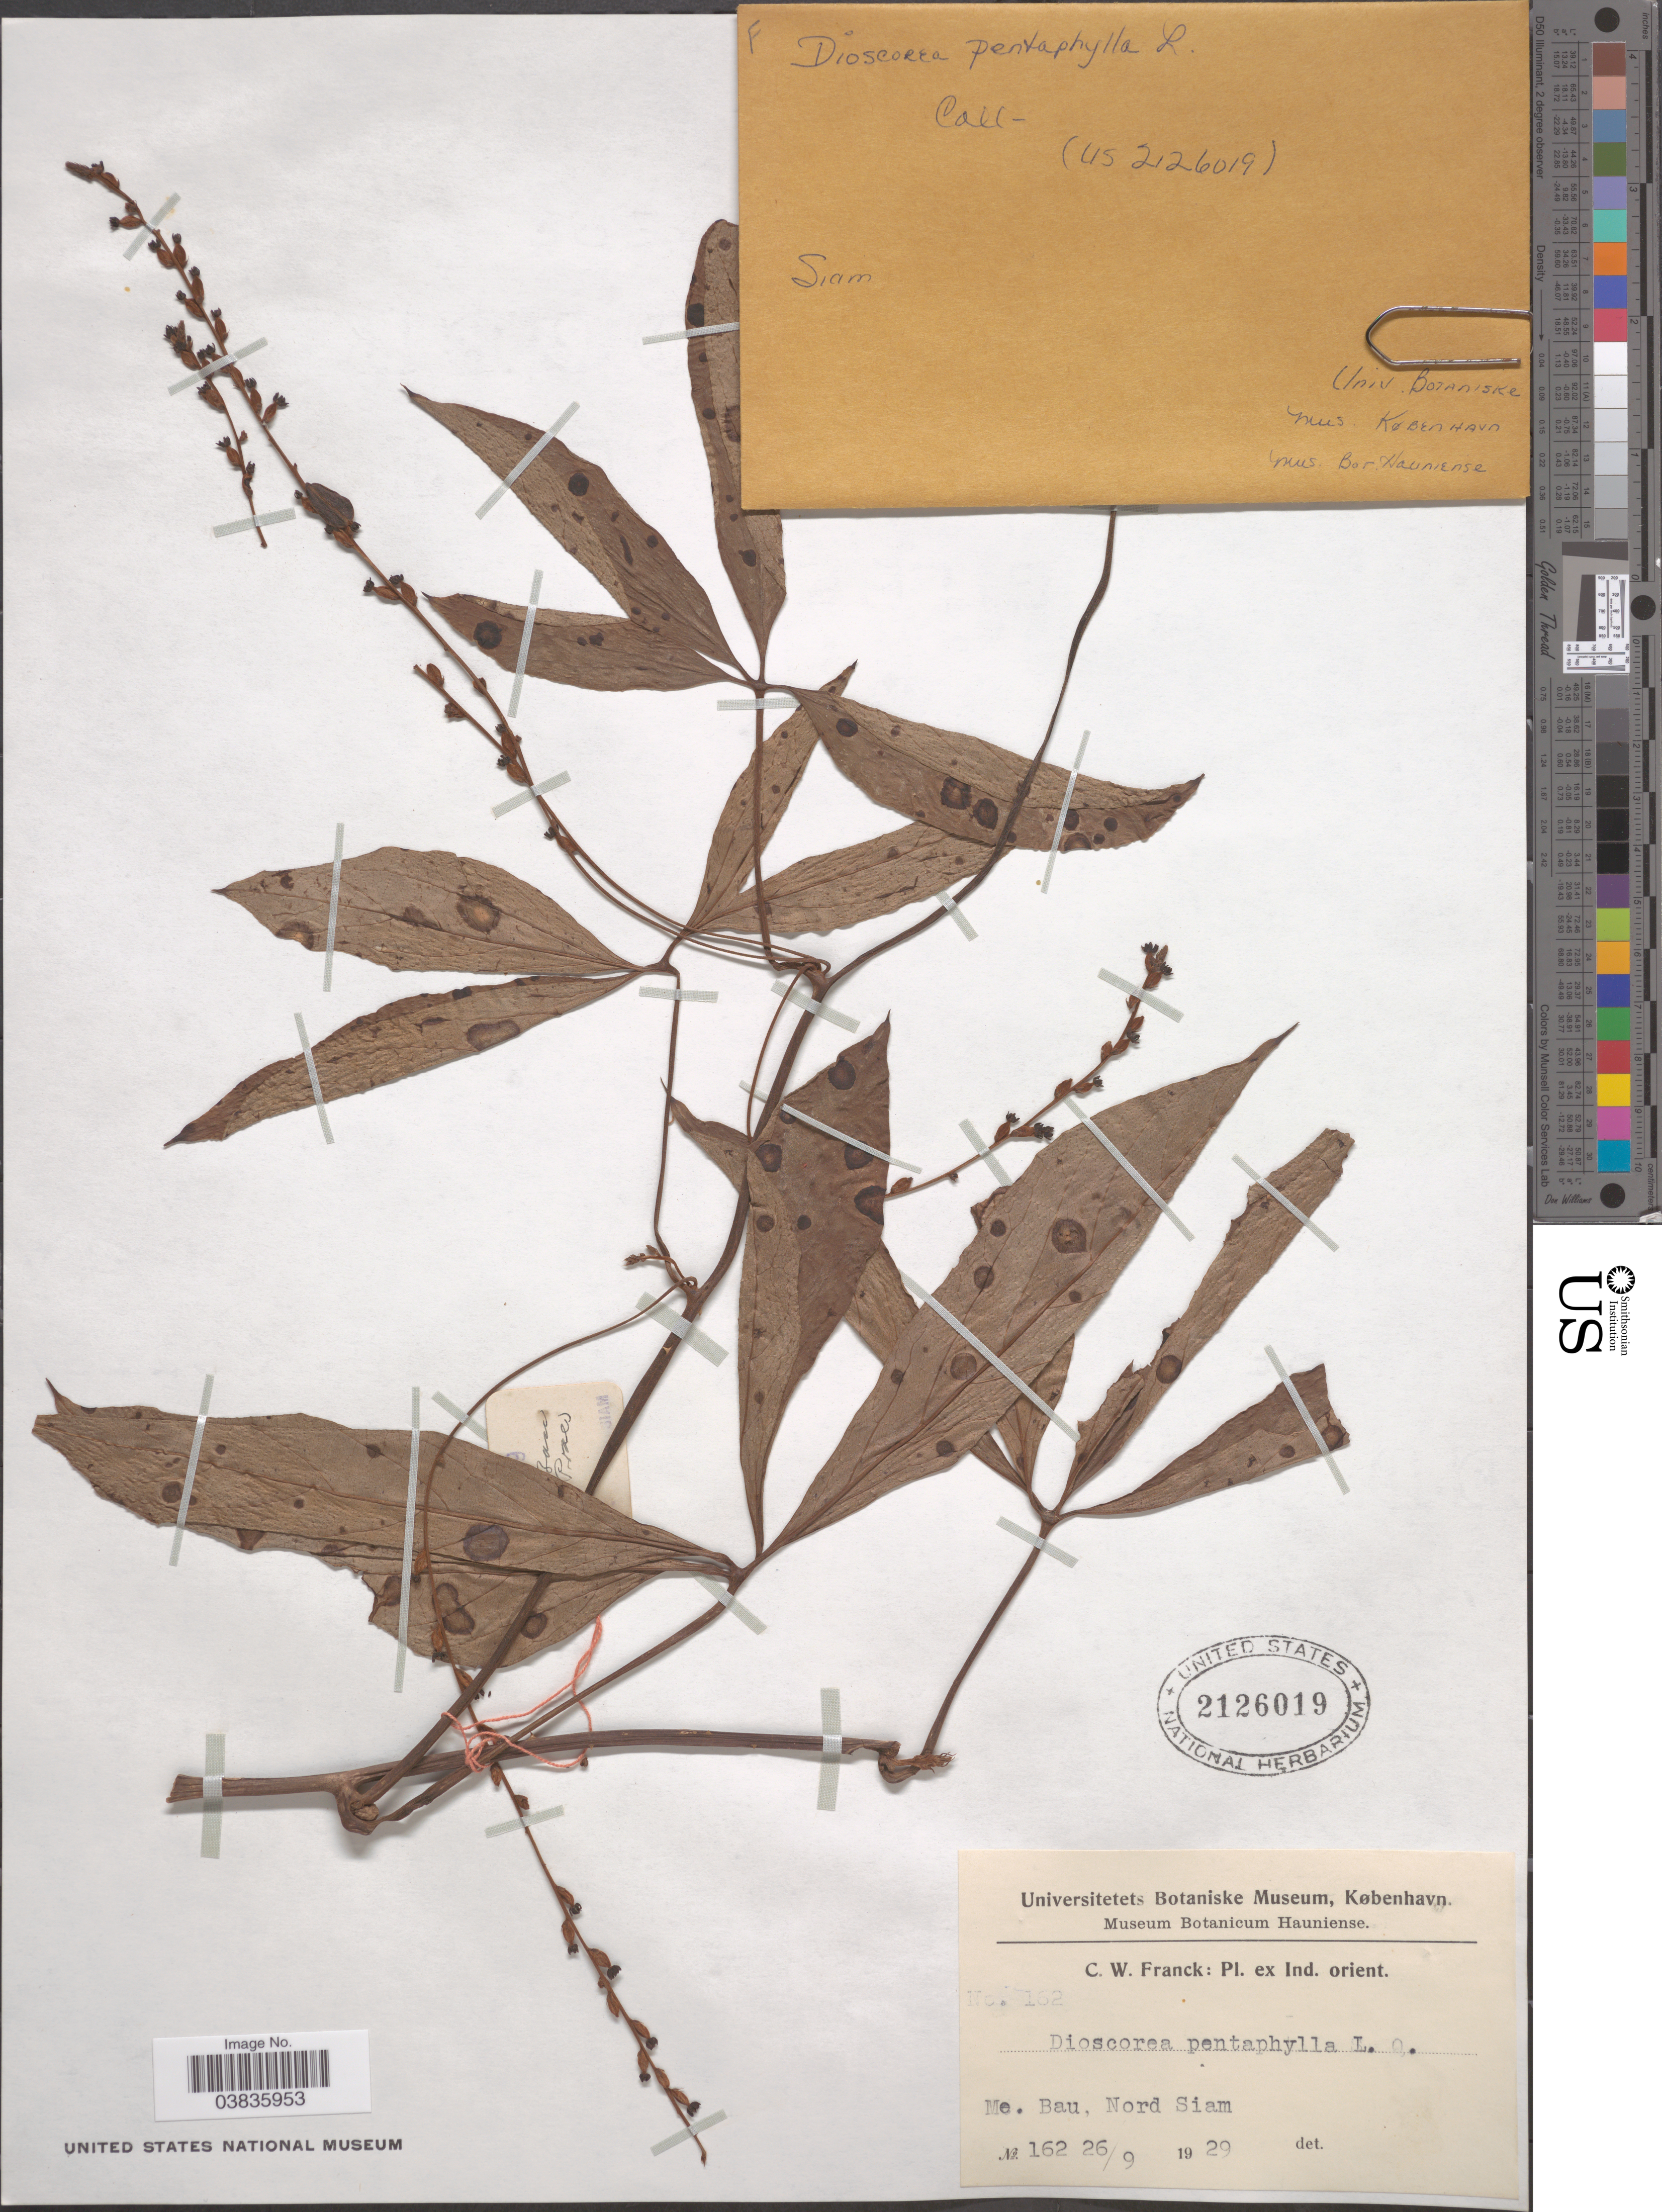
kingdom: Plantae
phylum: Tracheophyta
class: Liliopsida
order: Dioscoreales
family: Dioscoreaceae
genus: Dioscorea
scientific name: Dioscorea pentaphylla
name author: L.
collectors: C. Franck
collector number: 162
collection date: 1929-09-26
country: Thailand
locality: Ind. orient. Me. Bau, Nord Siam.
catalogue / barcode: US 2126019